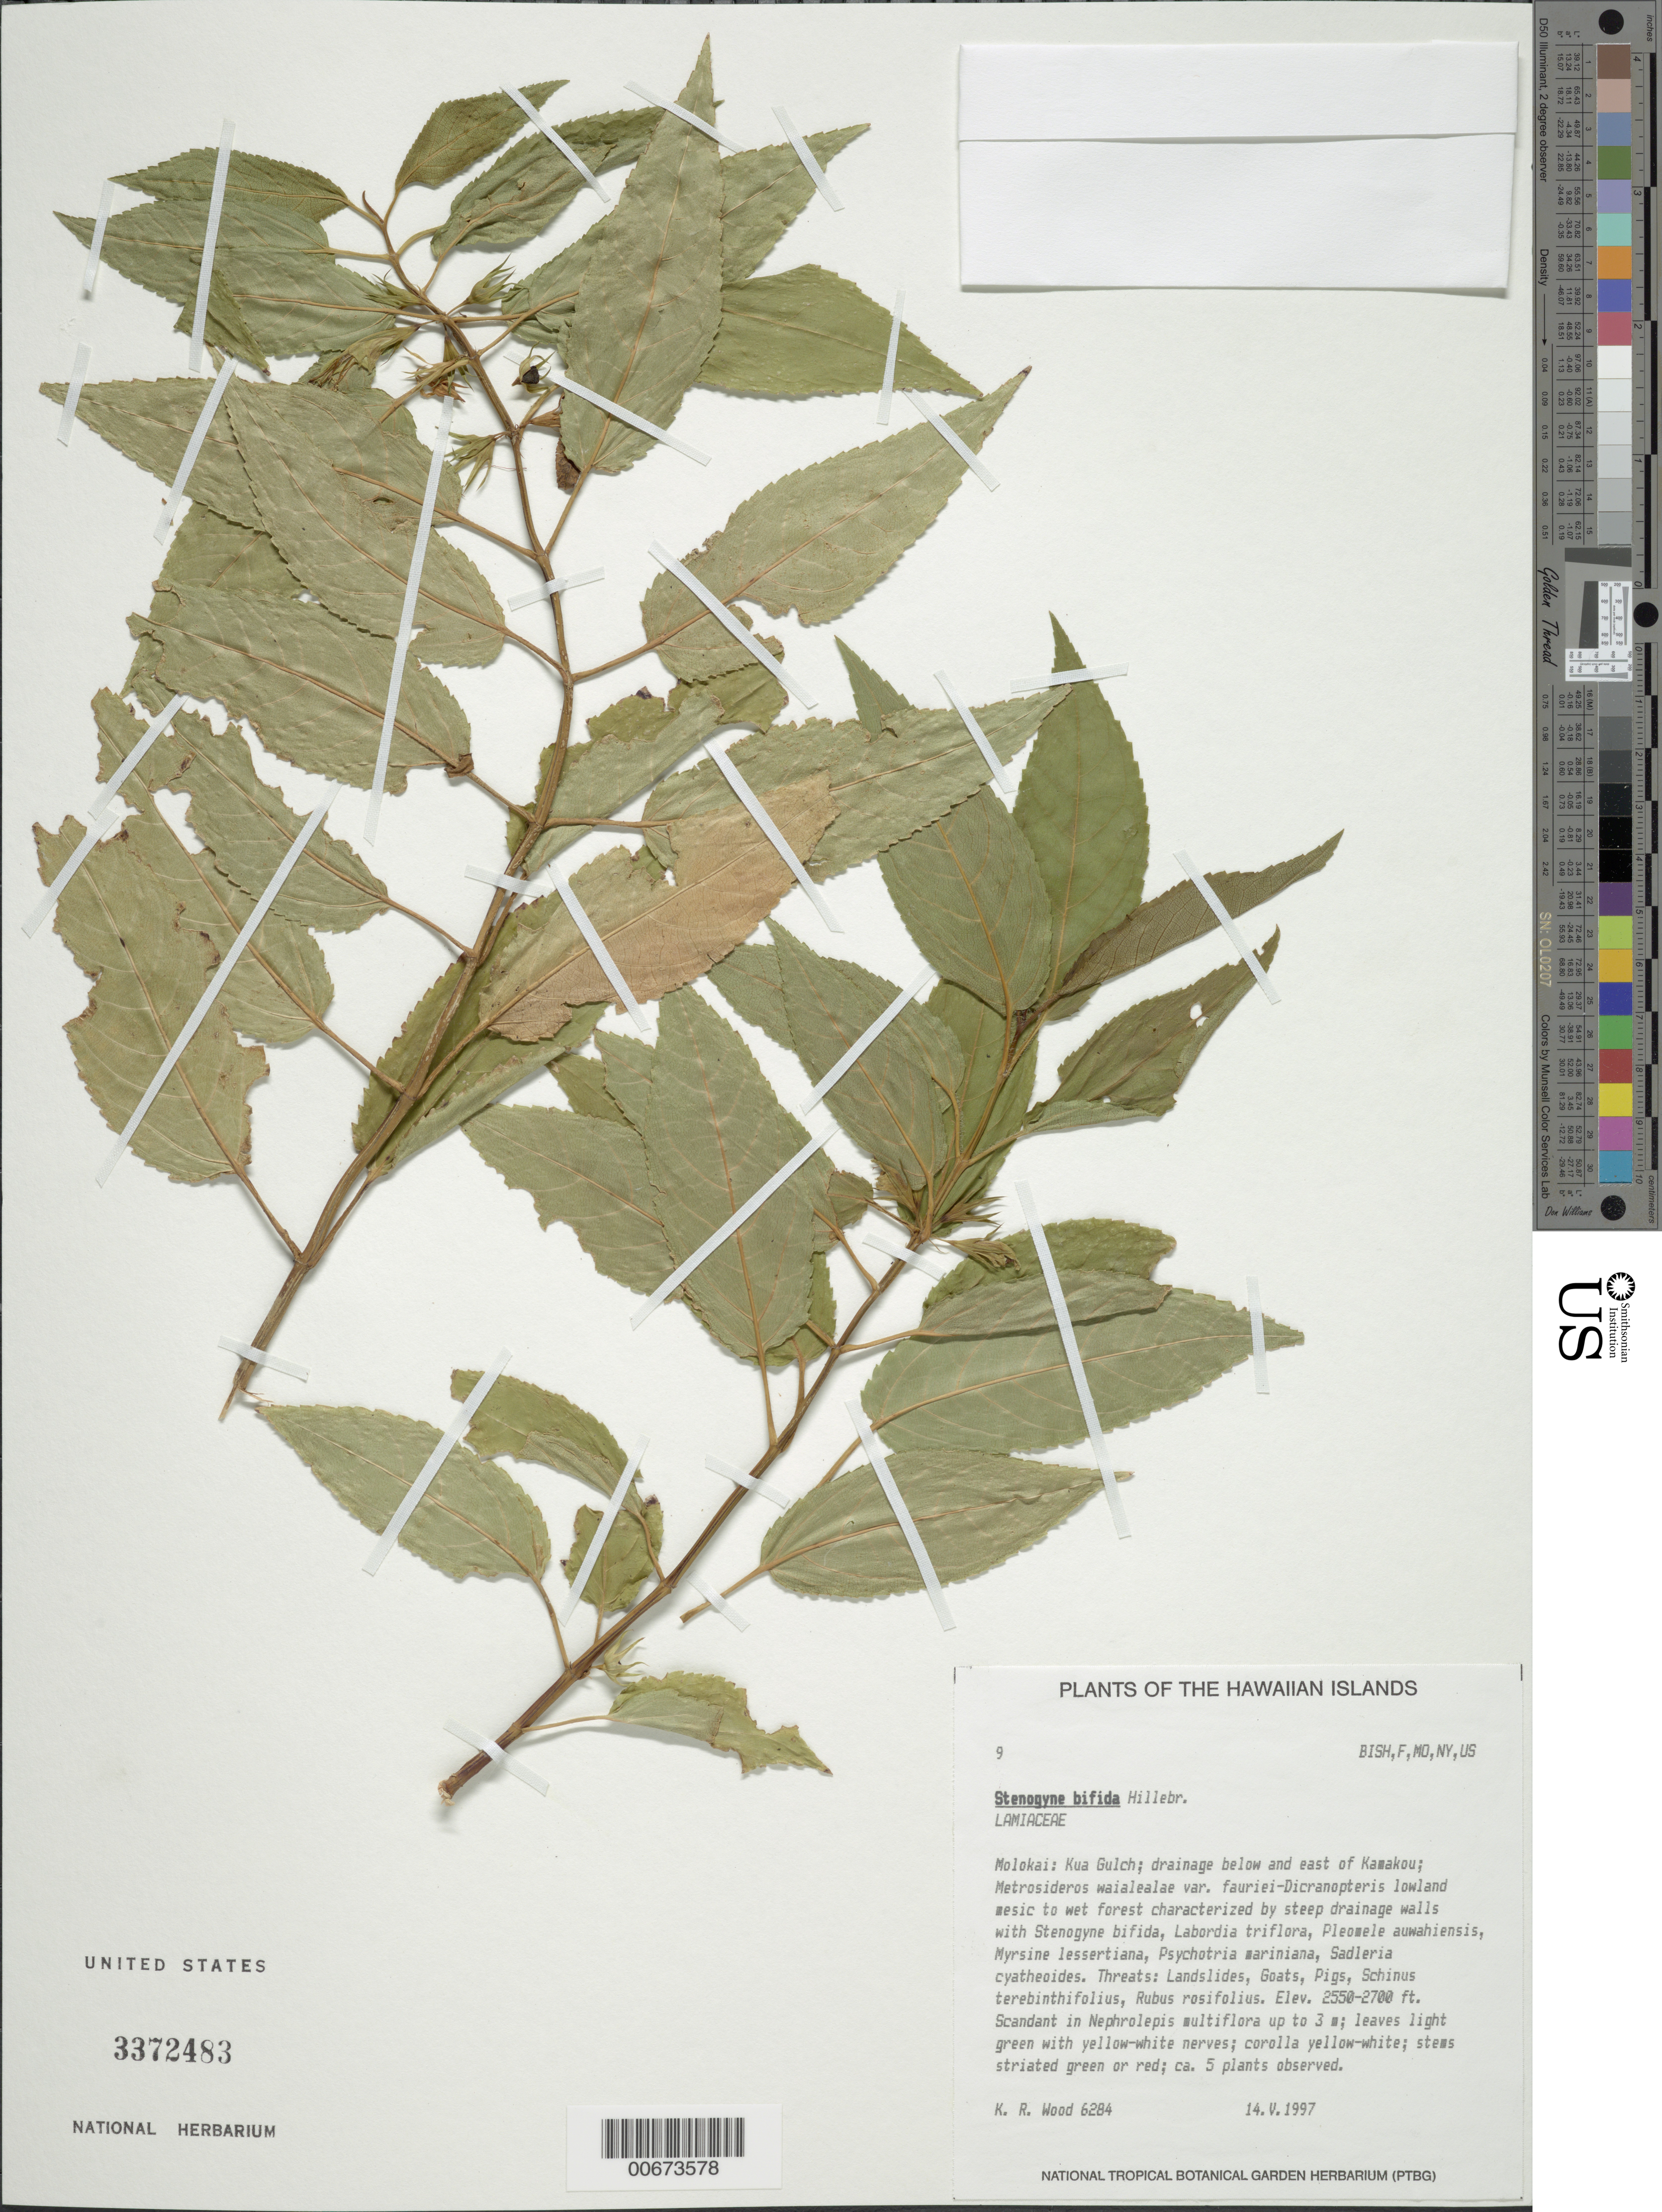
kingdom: Plantae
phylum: Tracheophyta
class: Magnoliopsida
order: Lamiales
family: Lamiaceae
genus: Stenogyne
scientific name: Stenogyne bifida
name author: Hillebr.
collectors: K. R. Wood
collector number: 6284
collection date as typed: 14 May 1997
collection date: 1997-05-14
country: United States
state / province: Hawaii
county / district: Maui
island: Moloka'i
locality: Kua Gulch, drainage below and E of Kamakou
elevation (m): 777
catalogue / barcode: US 3372483